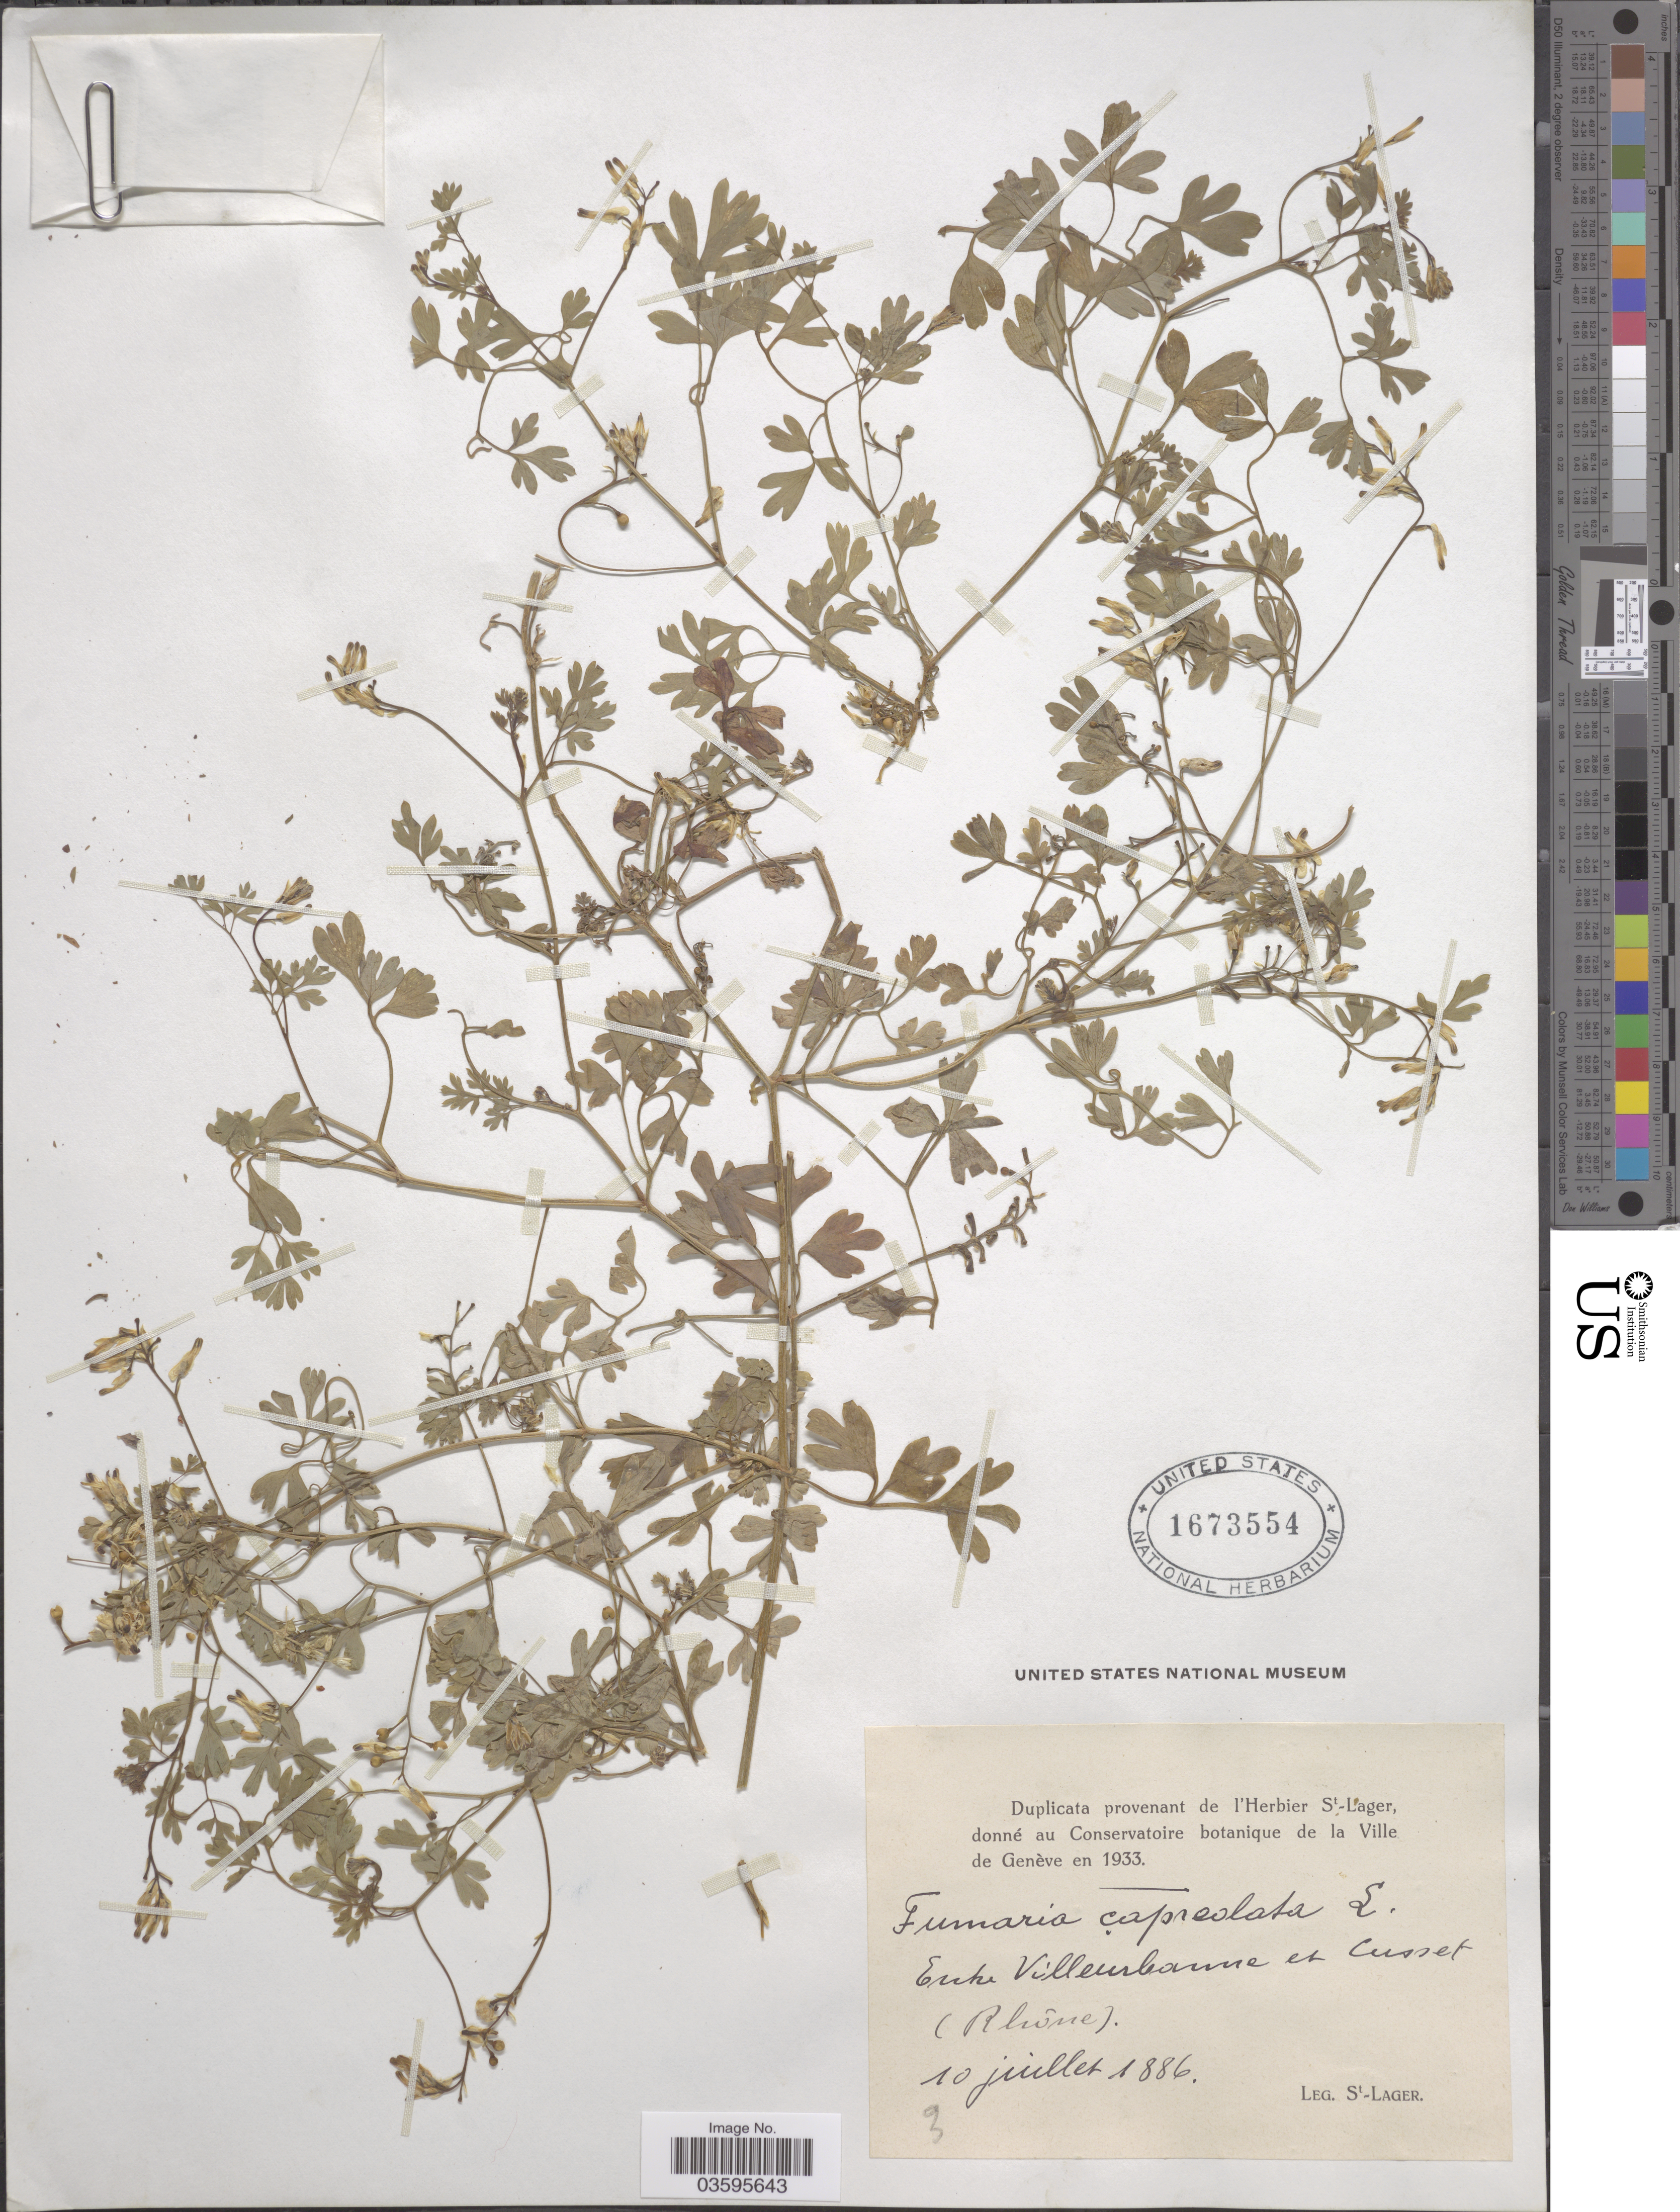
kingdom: Plantae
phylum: Tracheophyta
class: Magnoliopsida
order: Ranunculales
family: Papaveraceae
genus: Fumaria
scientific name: Fumaria capreolata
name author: L.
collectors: -. St. Lager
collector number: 3?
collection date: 1886-07-10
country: France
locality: Entre Villeurbanne et Cusset (Rhône).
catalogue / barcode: US 1673554